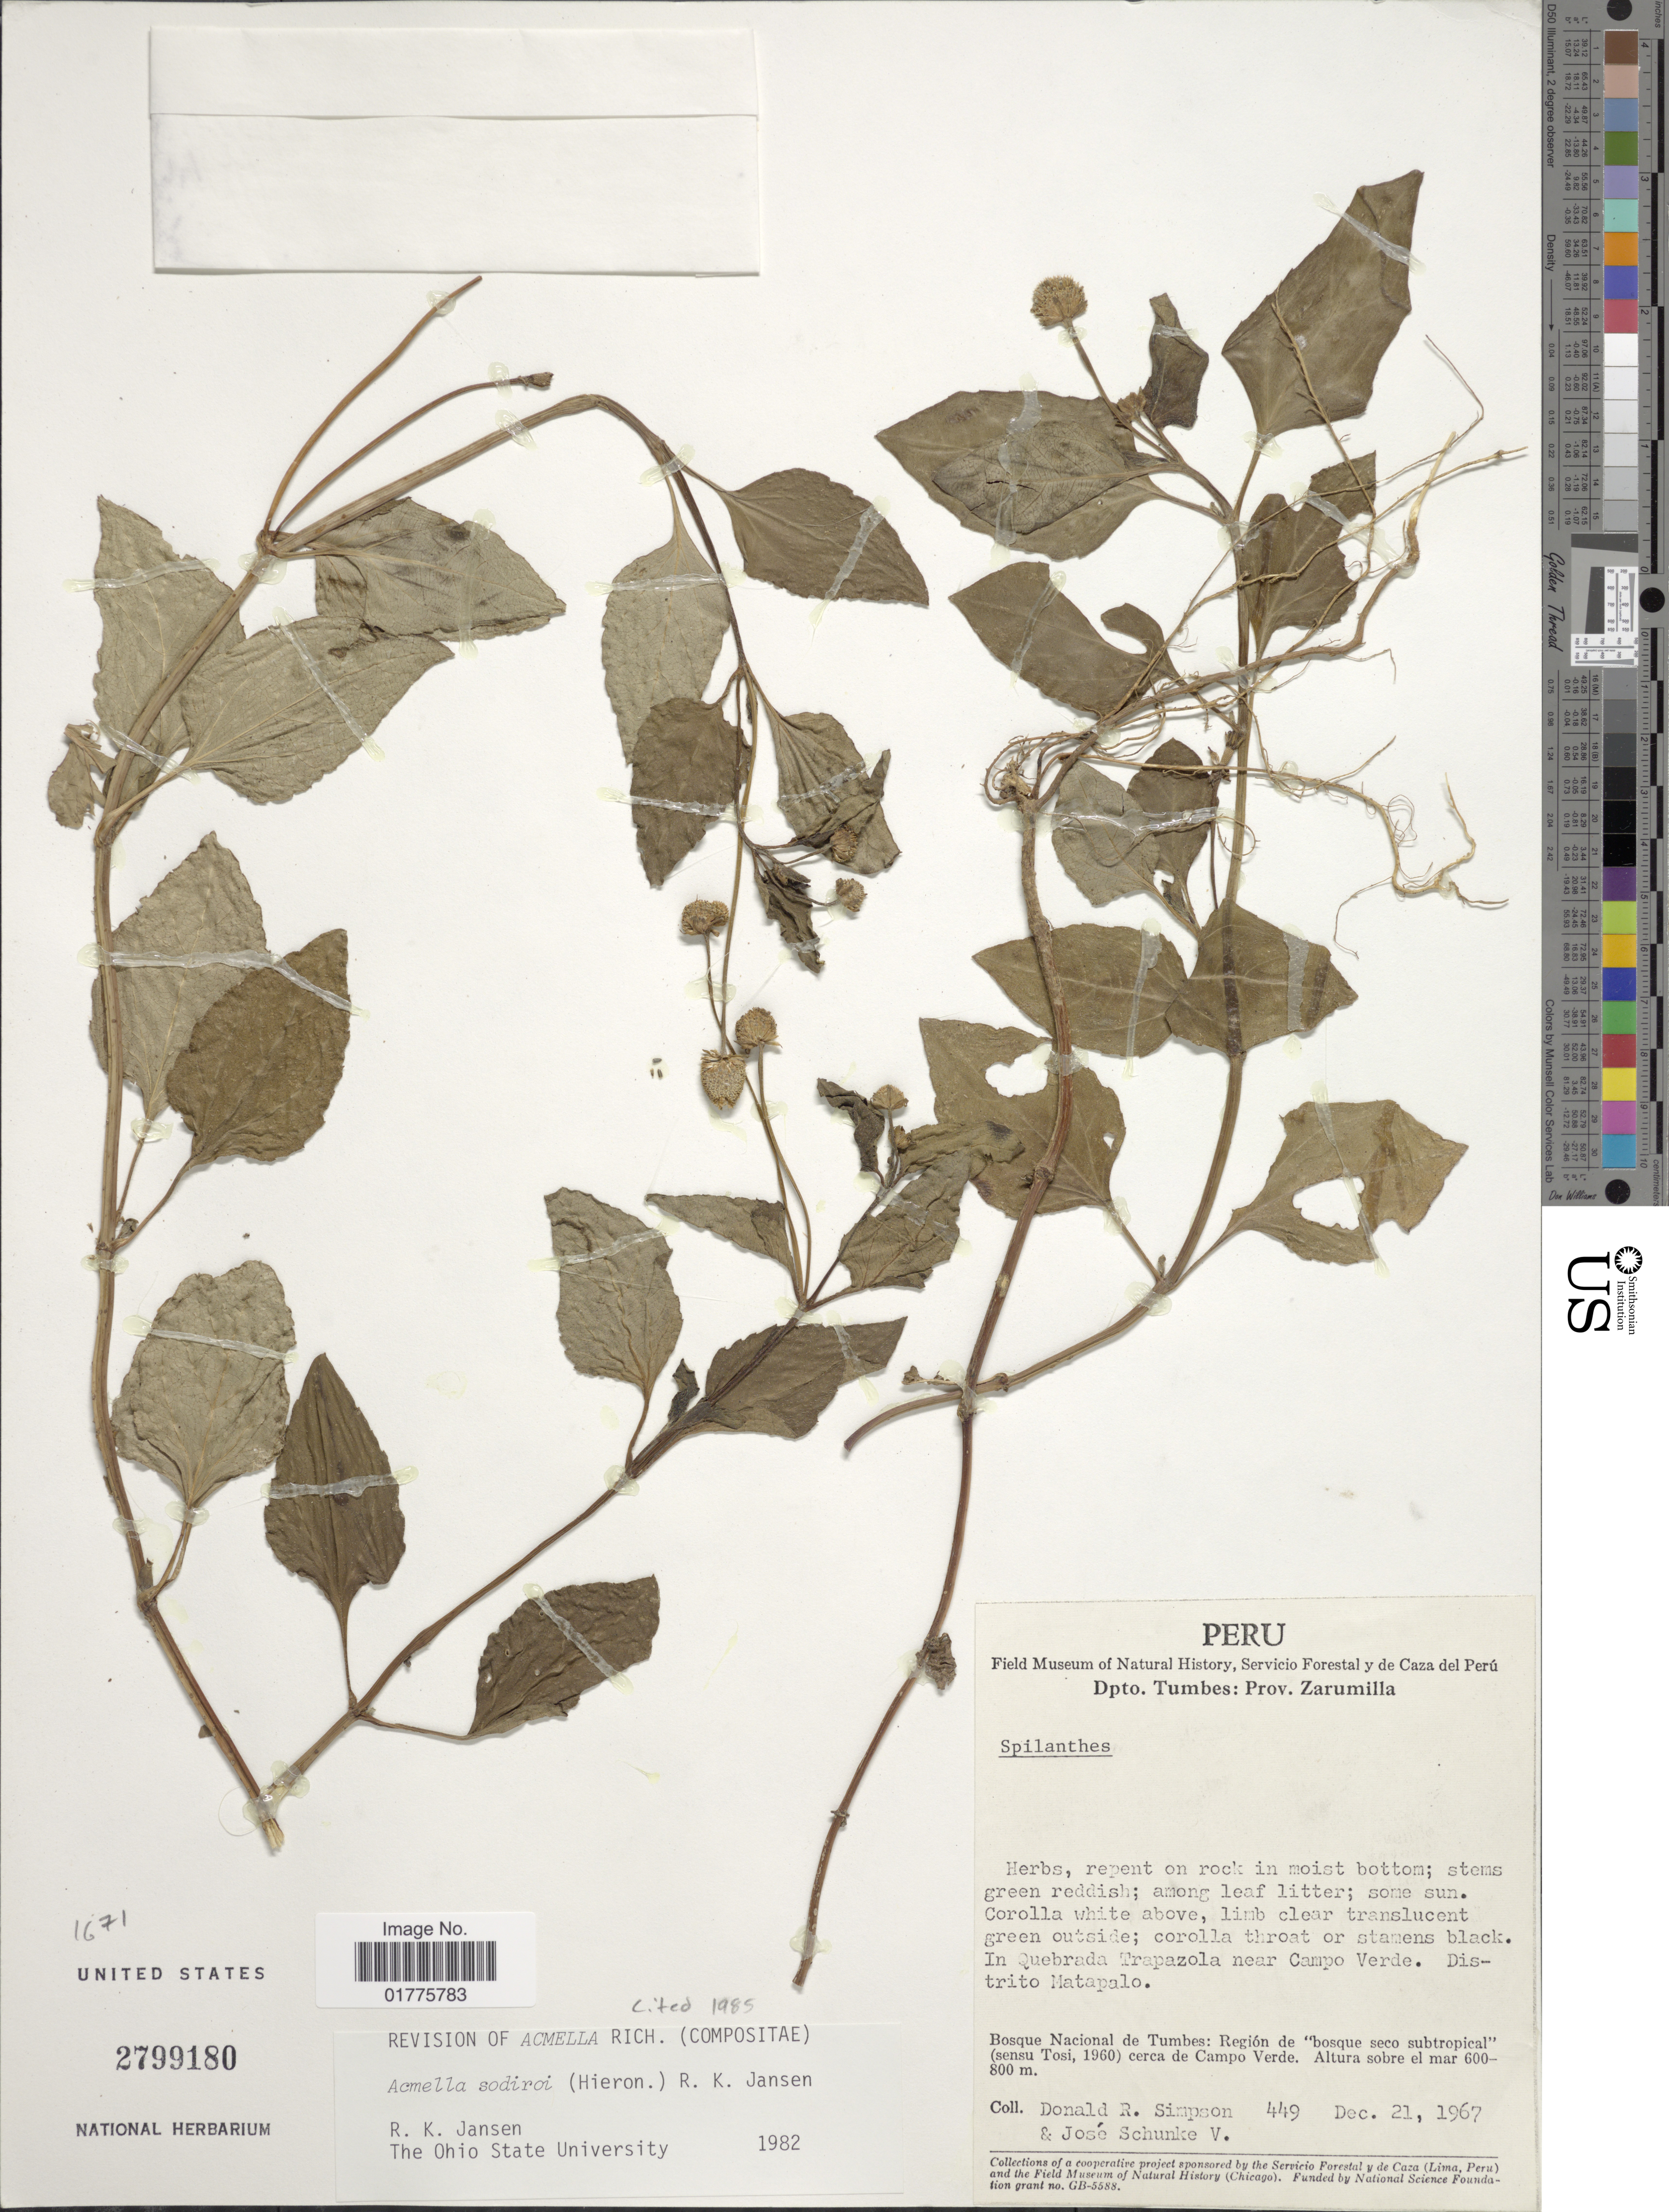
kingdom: Plantae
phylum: Tracheophyta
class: Magnoliopsida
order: Asterales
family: Asteraceae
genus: Acmella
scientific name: Acmella sodiroi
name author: (Hieron.) R.K. Jansen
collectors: D. R. Simpson & J. Schunke Vigo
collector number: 449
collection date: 1967-12-21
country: Peru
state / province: Tumbes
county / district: Zarumilla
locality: Prov. Zarumilla, in Quebrada Trapazola near Campo Verde, Distrito Matapalo, Bosque Nacional de Tumbes, Regíon de "bosque seco subtropical" (sensu Tosi 1960) cerca de Campo Verde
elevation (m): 600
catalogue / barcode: US 2799180